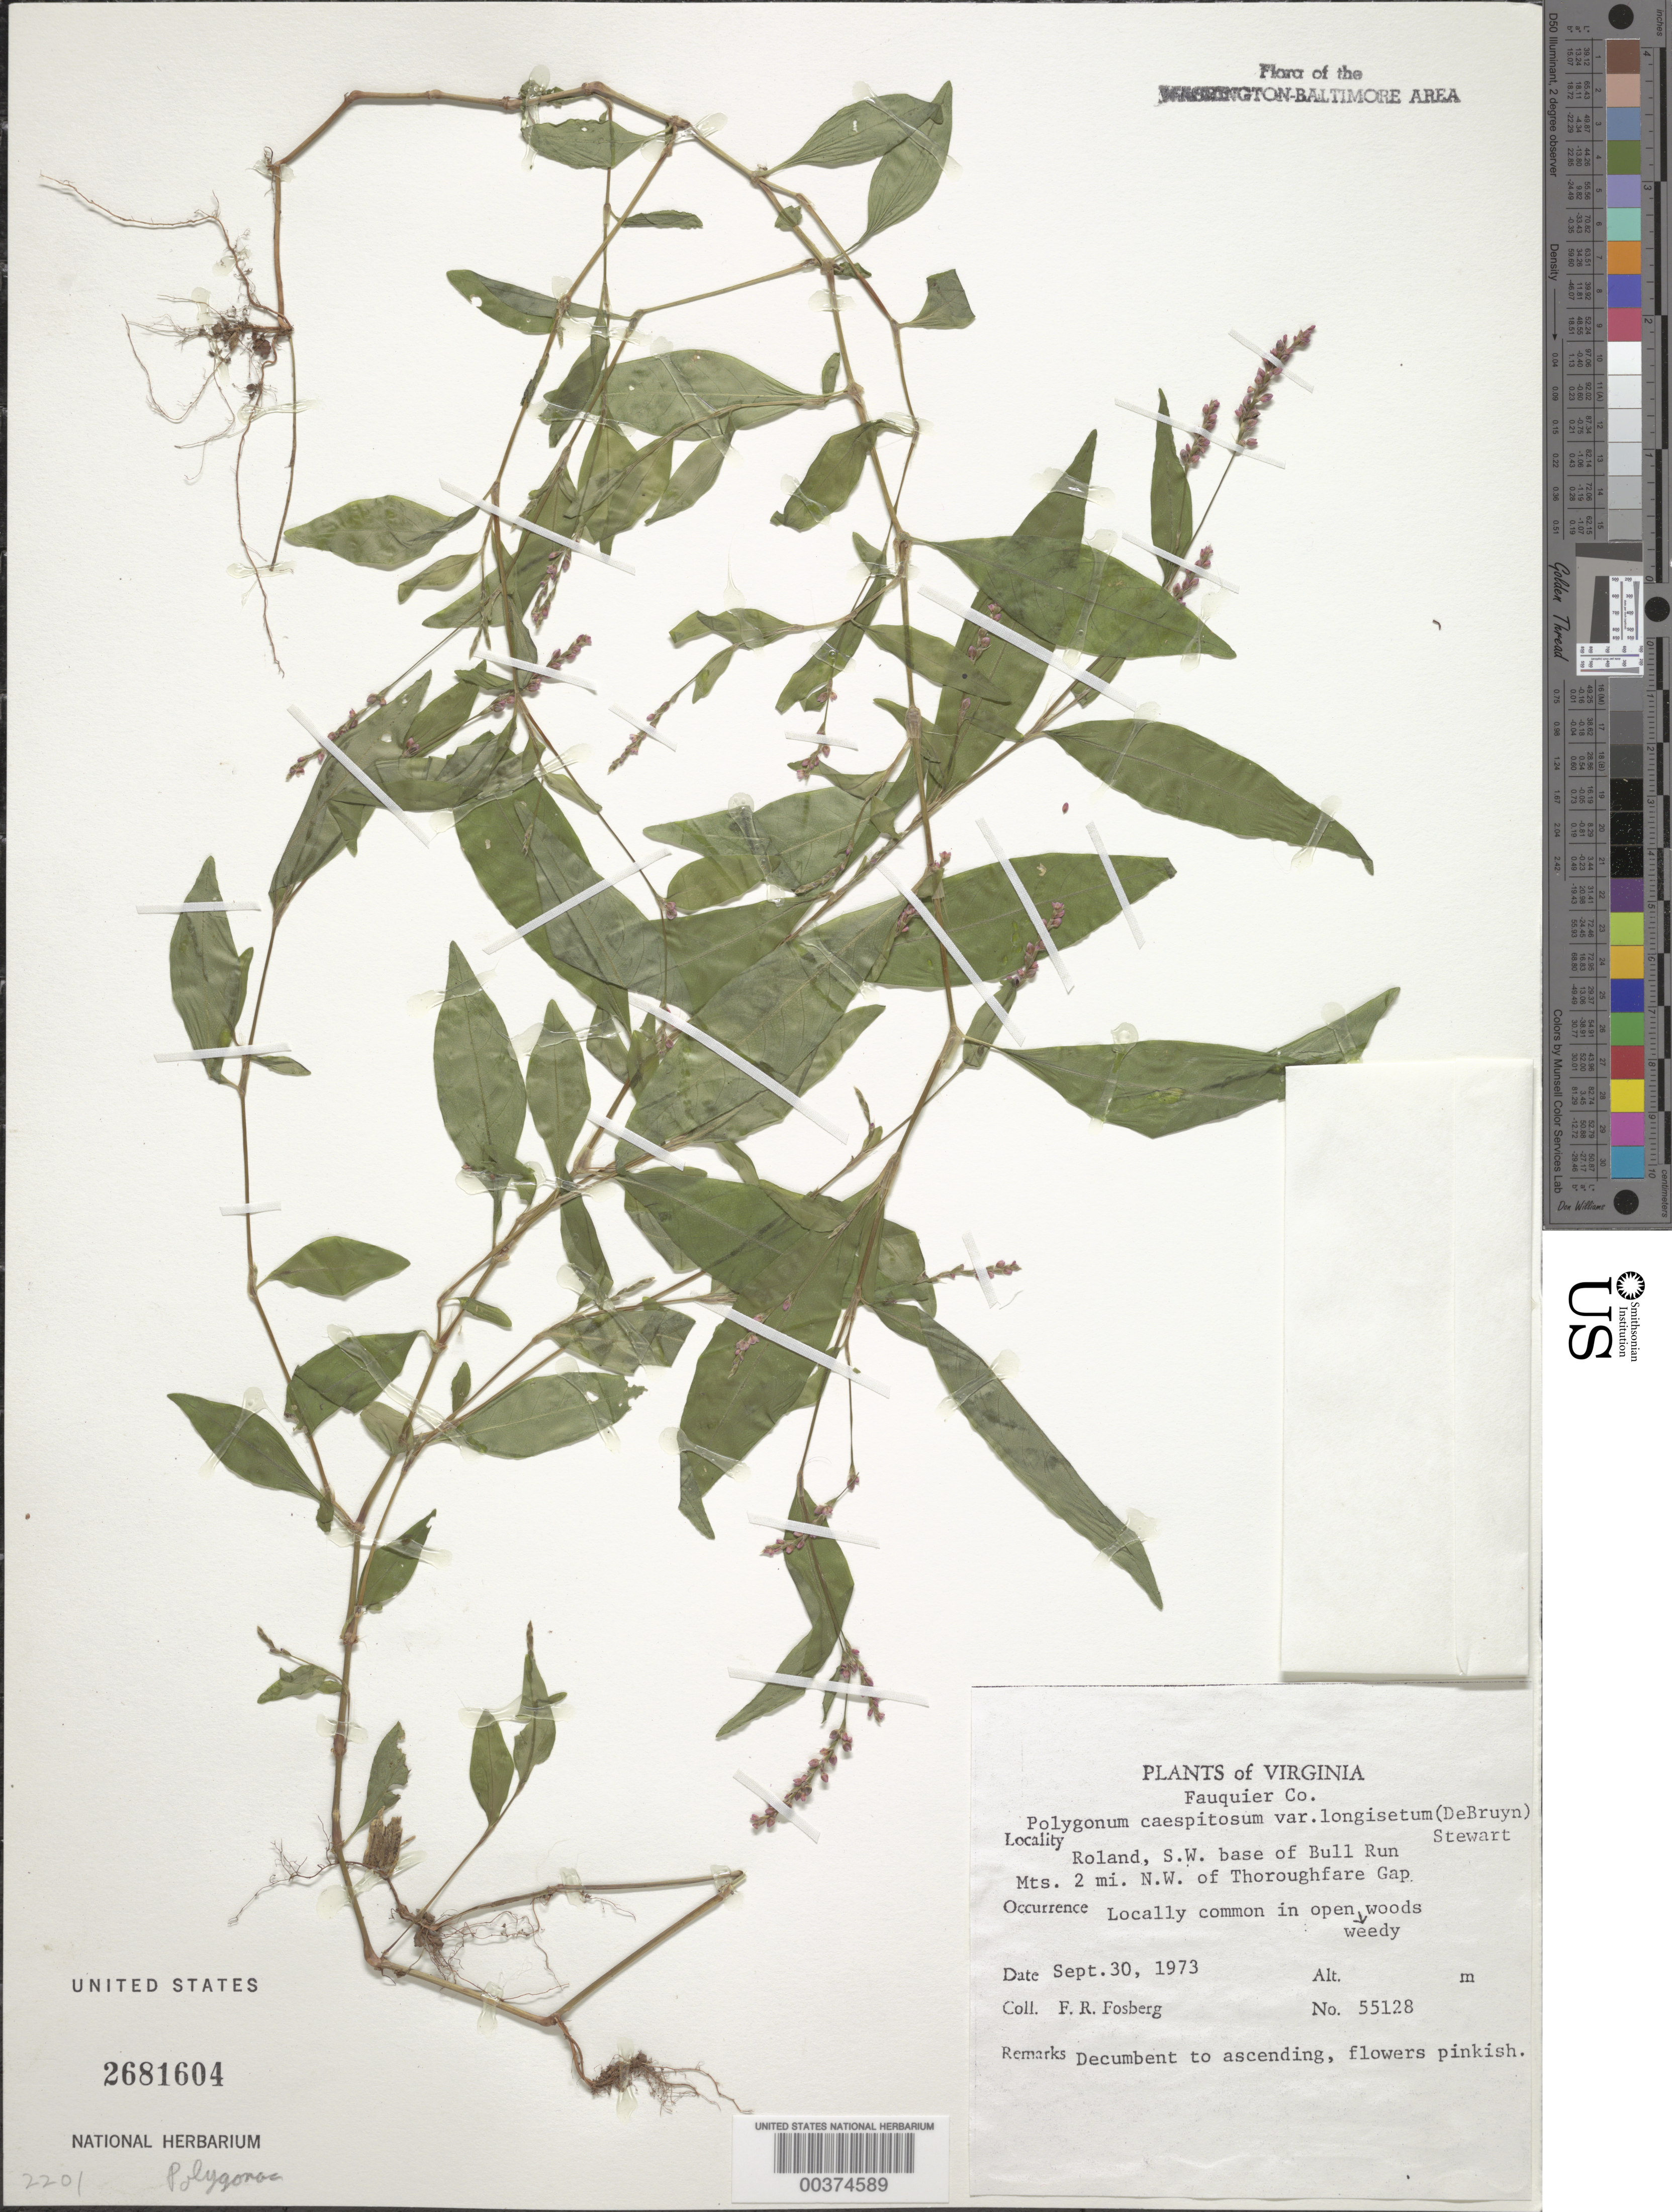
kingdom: Plantae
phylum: Tracheophyta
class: Magnoliopsida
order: Caryophyllales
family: Polygonaceae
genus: Persicaria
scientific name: Persicaria longiseta (Bruijn) Kitag.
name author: (Bruijn &) Kitag.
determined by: Atha, D. E.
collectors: F. R. Fosberg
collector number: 55128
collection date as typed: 30 Sep 1973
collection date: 1973-09-30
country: United States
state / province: Virginia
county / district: Fauquier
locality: Roland, southwest base of Bull Run Mountains Bull Run Mts.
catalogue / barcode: US 2681604